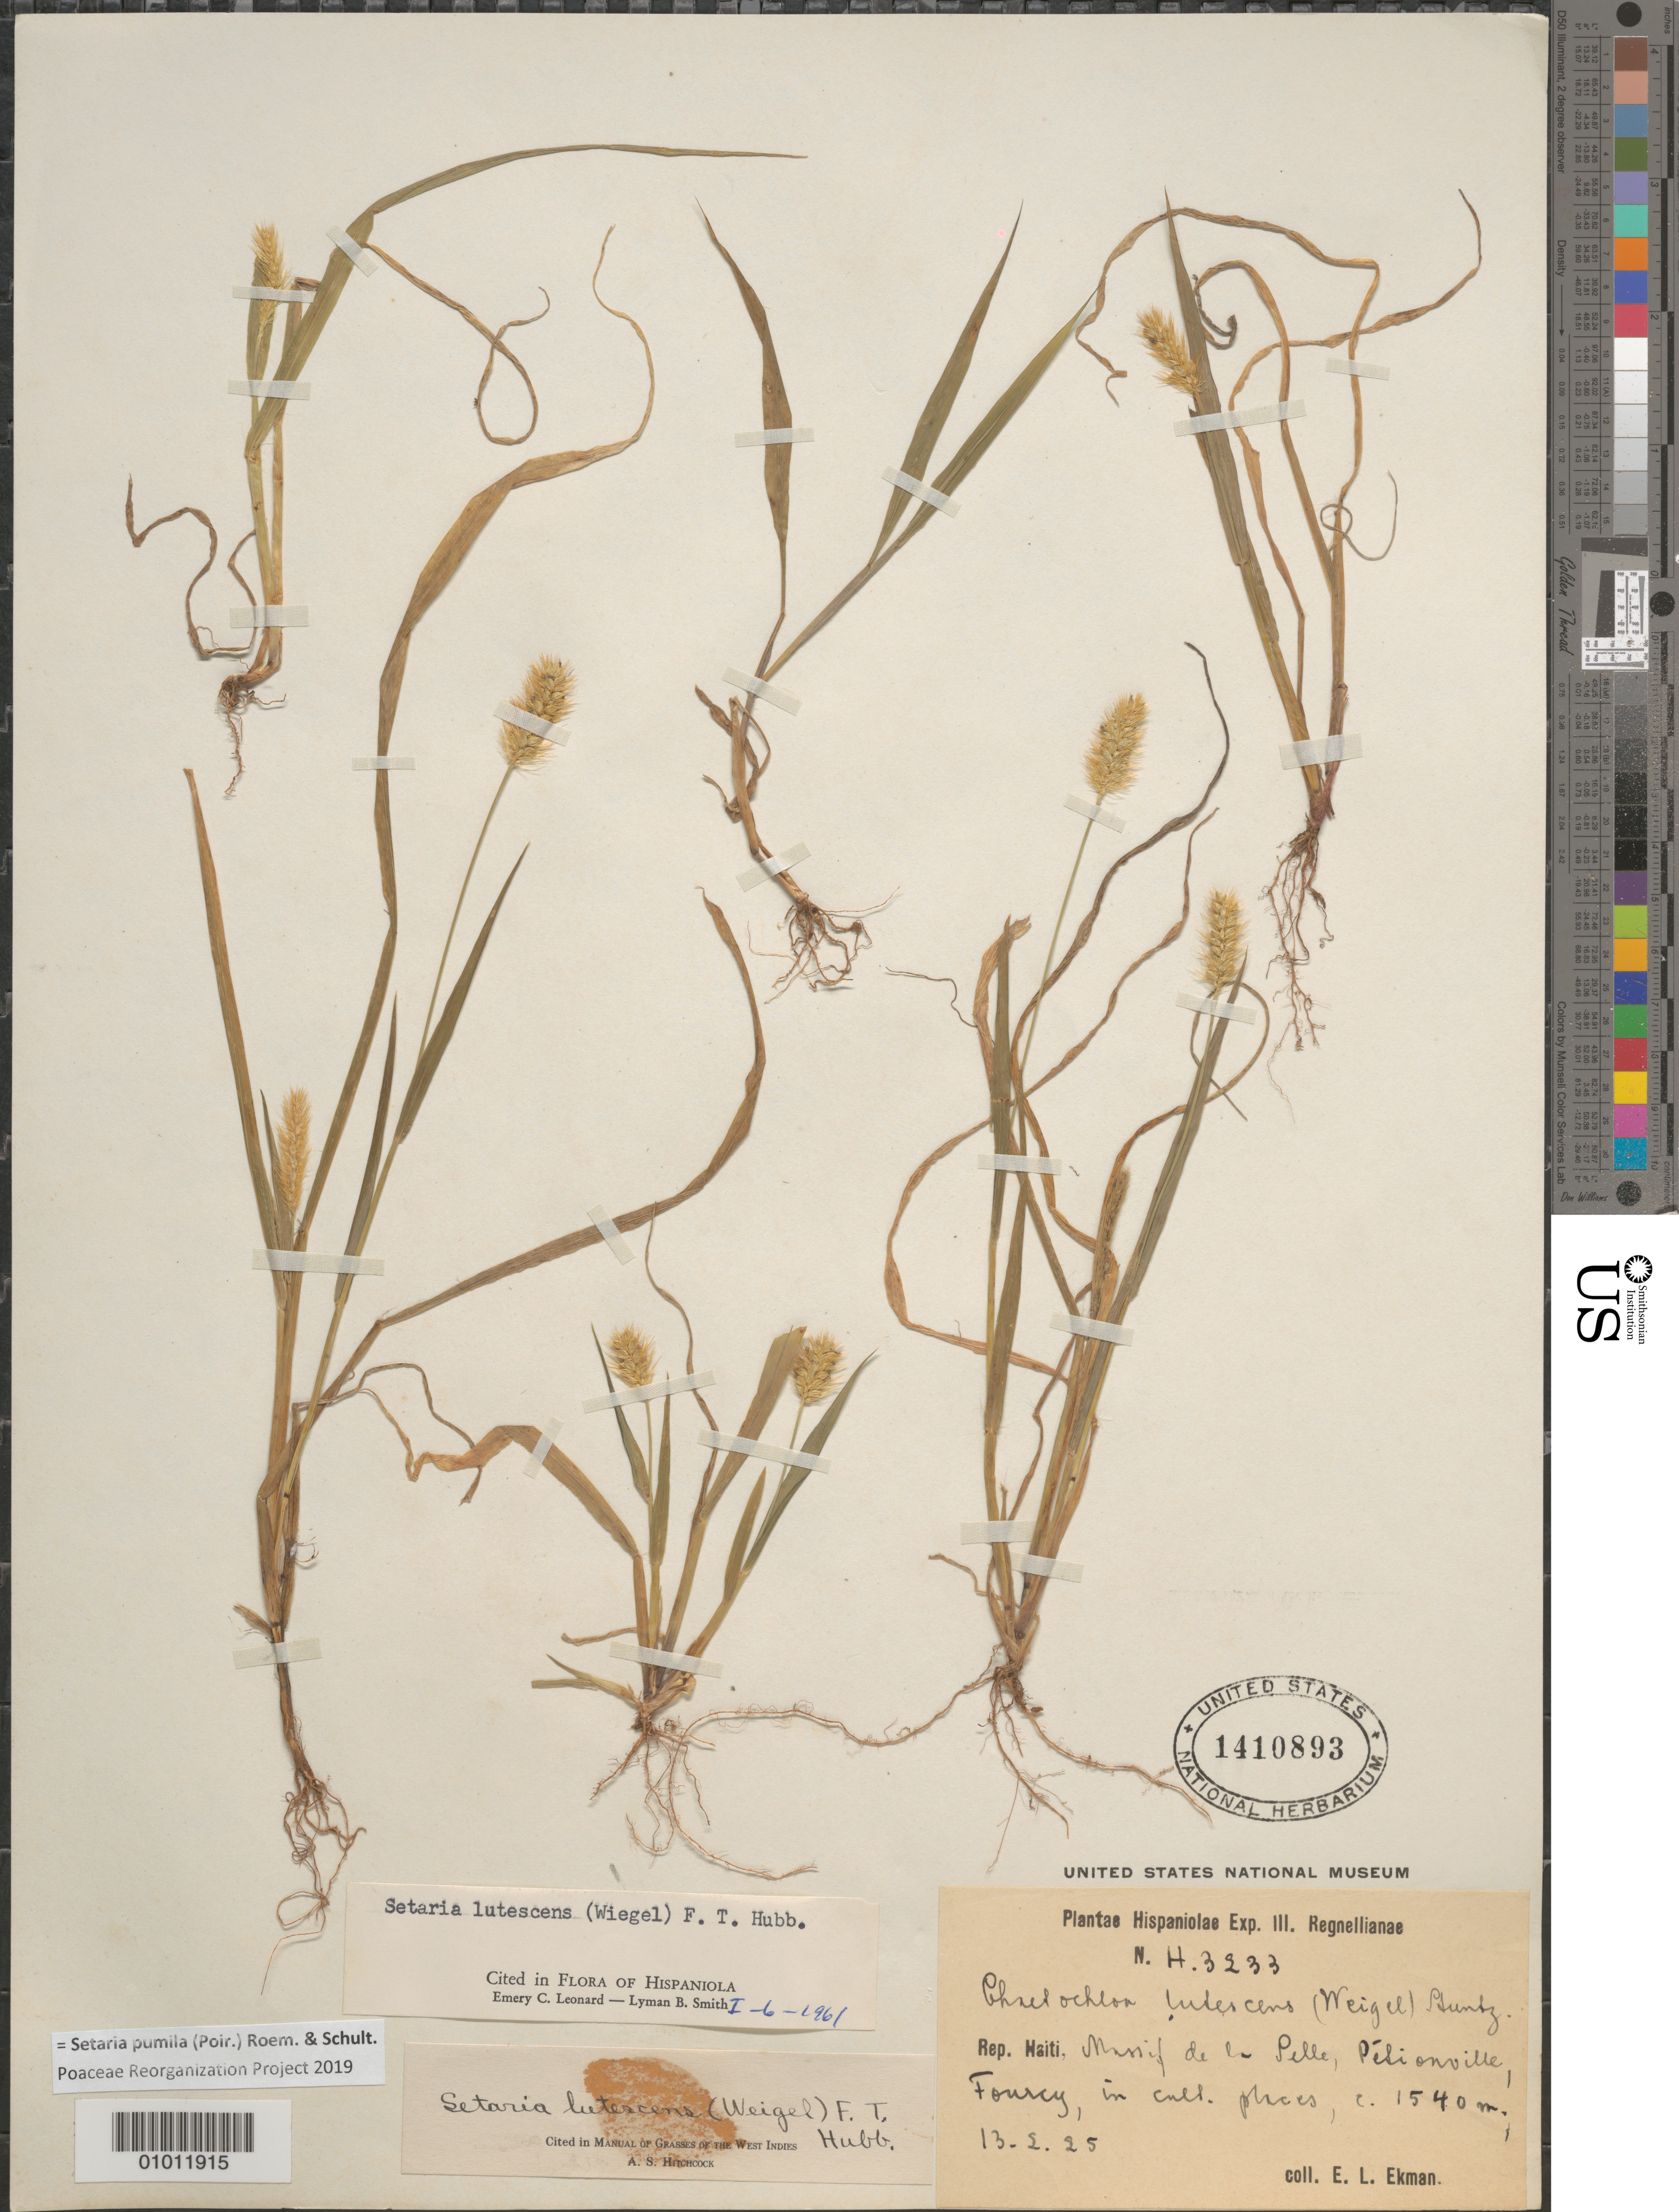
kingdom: Plantae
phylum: Tracheophyta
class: Liliopsida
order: Poales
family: Poaceae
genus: Setaria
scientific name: Setaria pumila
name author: (Poir.) Roem. & Schult.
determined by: Poaceae Reorganization Project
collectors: E. L. Ekman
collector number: H 3233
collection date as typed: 13 Feb 1925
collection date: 1925-02-13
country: Haiti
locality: Nassif de la Pelle, Pelionville, Fourcy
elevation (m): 1540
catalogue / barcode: US 1410893